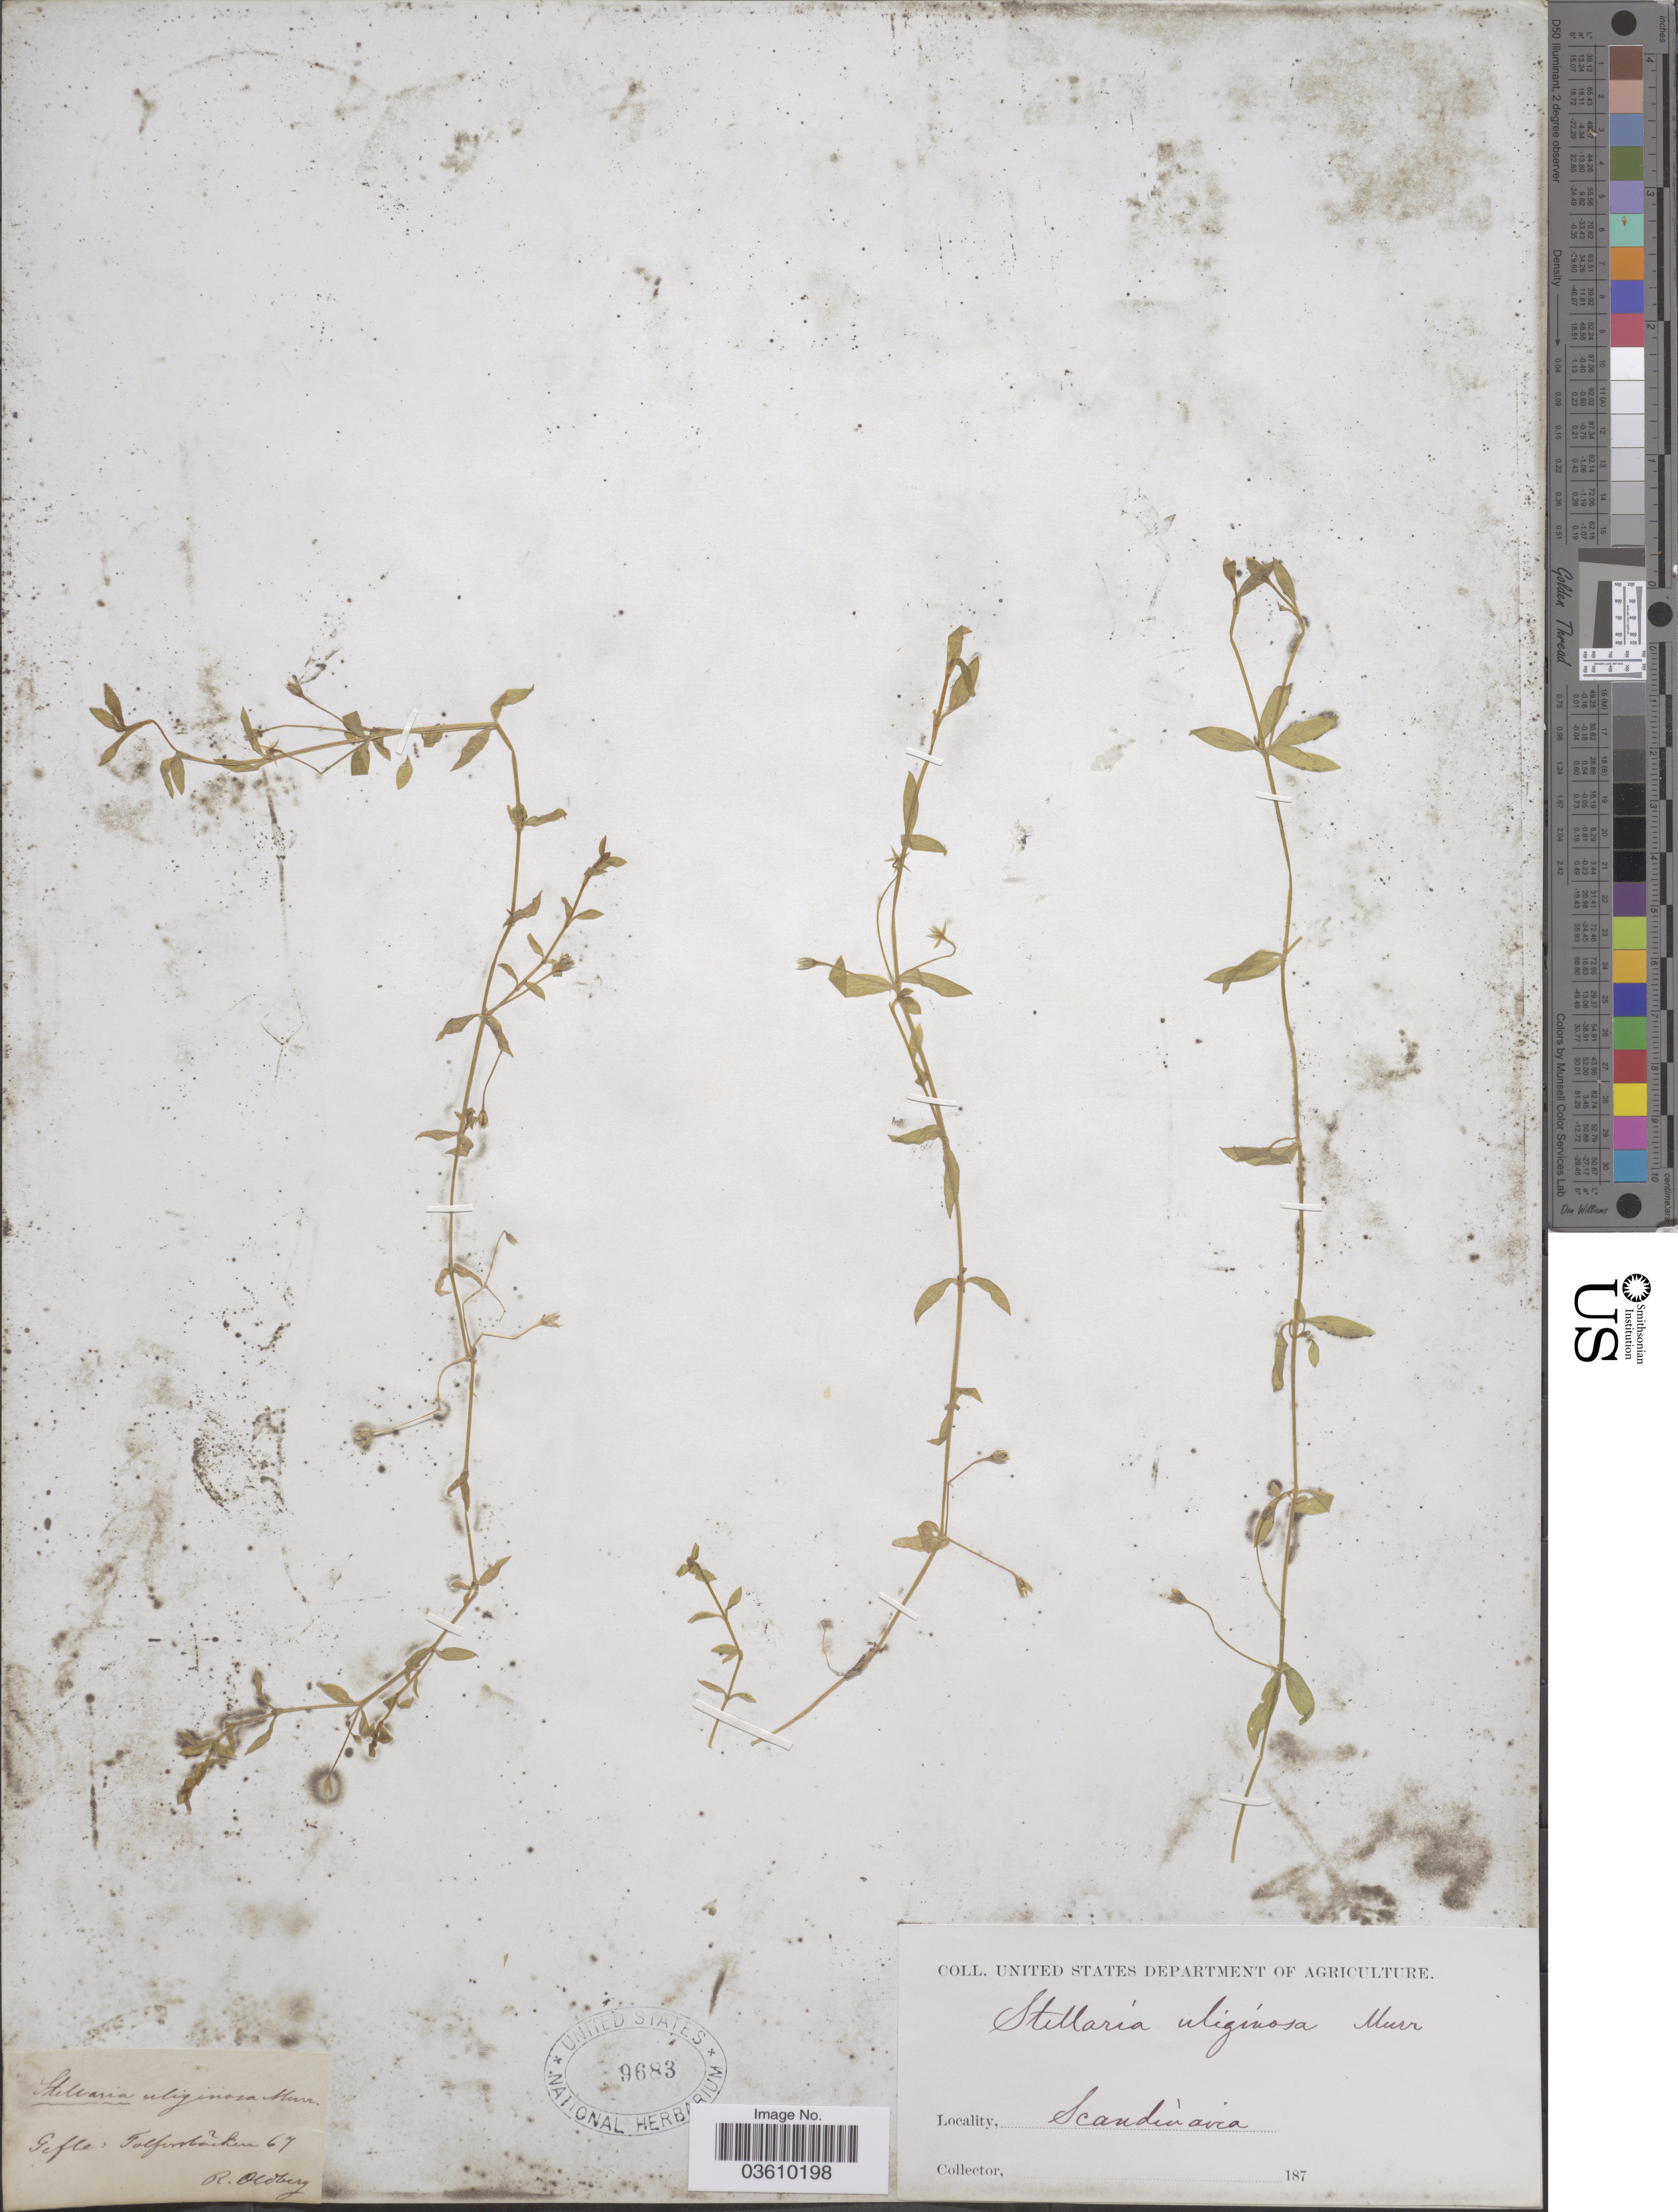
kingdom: Plantae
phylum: Tracheophyta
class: Magnoliopsida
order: Caryophyllales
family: Caryophyllaceae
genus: Stellaria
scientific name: Stellaria stricta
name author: Richardson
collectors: R. Oldberg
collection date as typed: Transcribed d/m/y: //67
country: Sweden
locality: Gefle: Tolforsbäcken [interpreted]. Scandinavia.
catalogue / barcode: US 9683